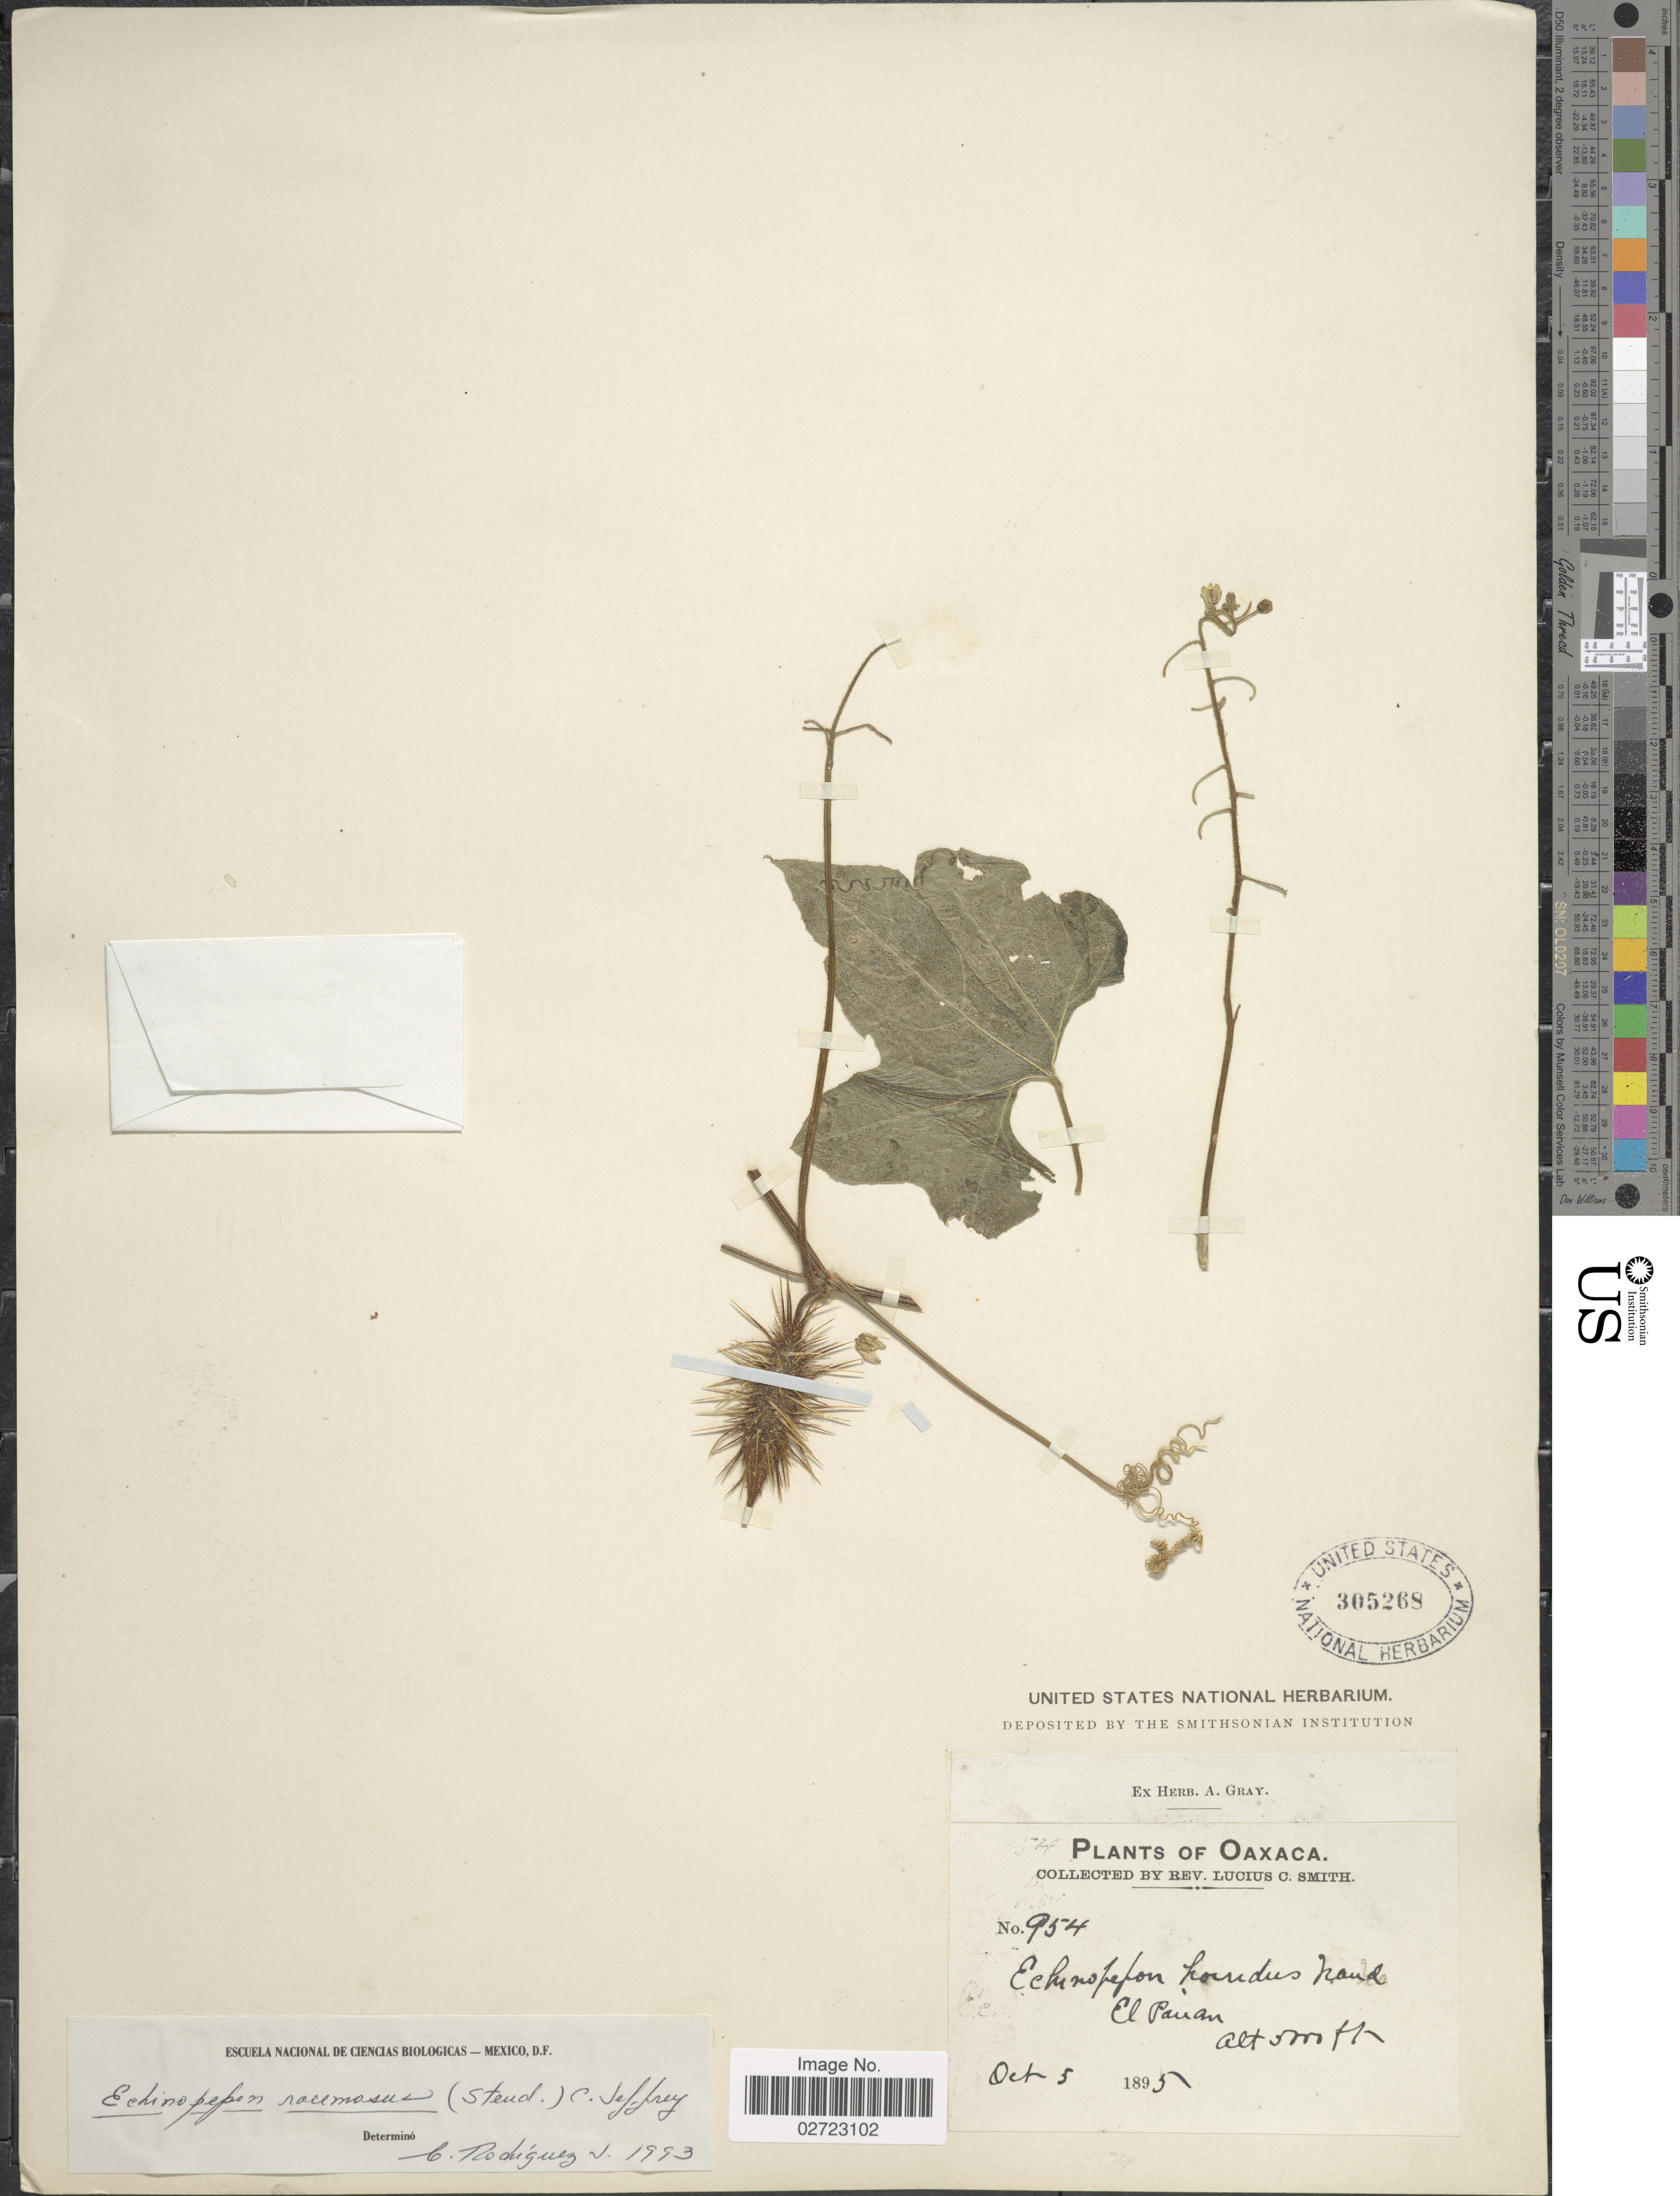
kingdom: Plantae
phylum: Tracheophyta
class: Magnoliopsida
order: Cucurbitales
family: Cucurbitaceae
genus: Echinopepon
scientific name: Echinopepon racemosus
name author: (Steud.) C. Jeffrey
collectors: L. C. Smith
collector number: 954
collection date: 1895-10-05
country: Mexico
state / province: Oaxaca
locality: El Panan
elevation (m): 1524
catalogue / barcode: US 305268